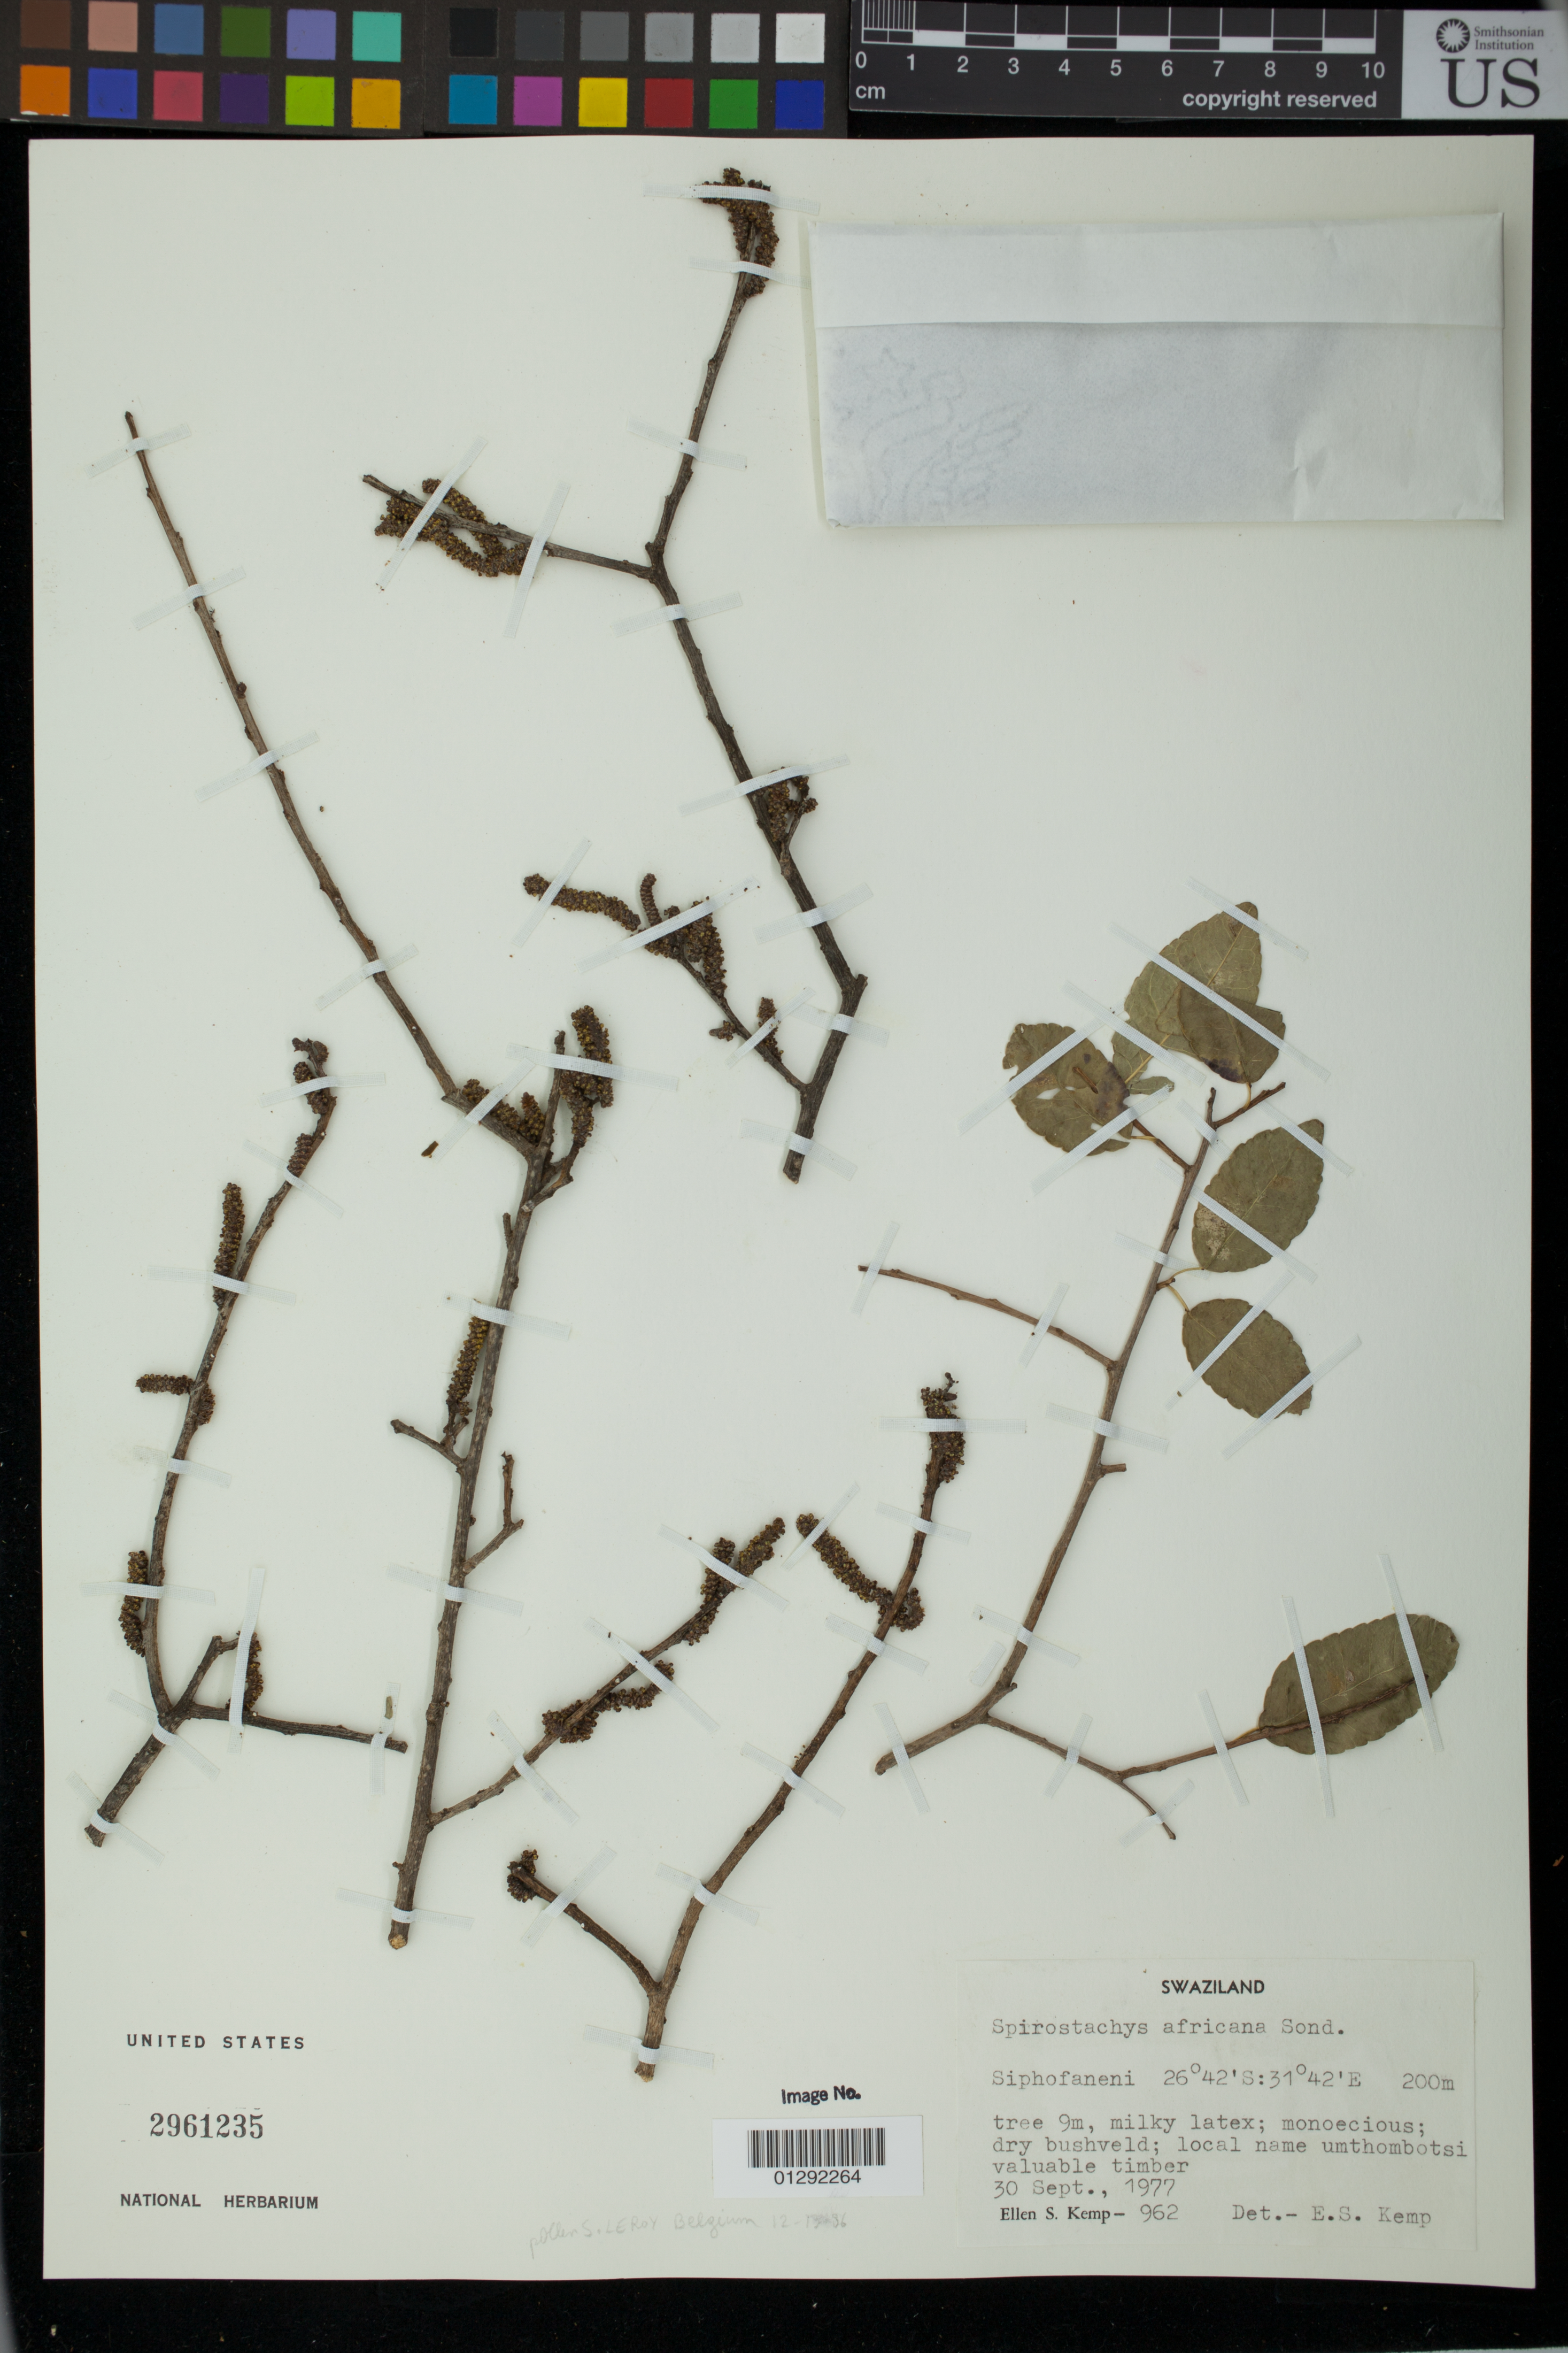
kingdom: Plantae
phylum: Tracheophyta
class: Magnoliopsida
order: Malpighiales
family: Euphorbiaceae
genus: Excoecaria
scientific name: Excoecaria africana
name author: (Sond.) Müll. Arg.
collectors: E. S. Kemp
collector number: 962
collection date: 1977-09-30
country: Eswatini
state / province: Lubombo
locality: Siphofaneni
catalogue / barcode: US 2961235